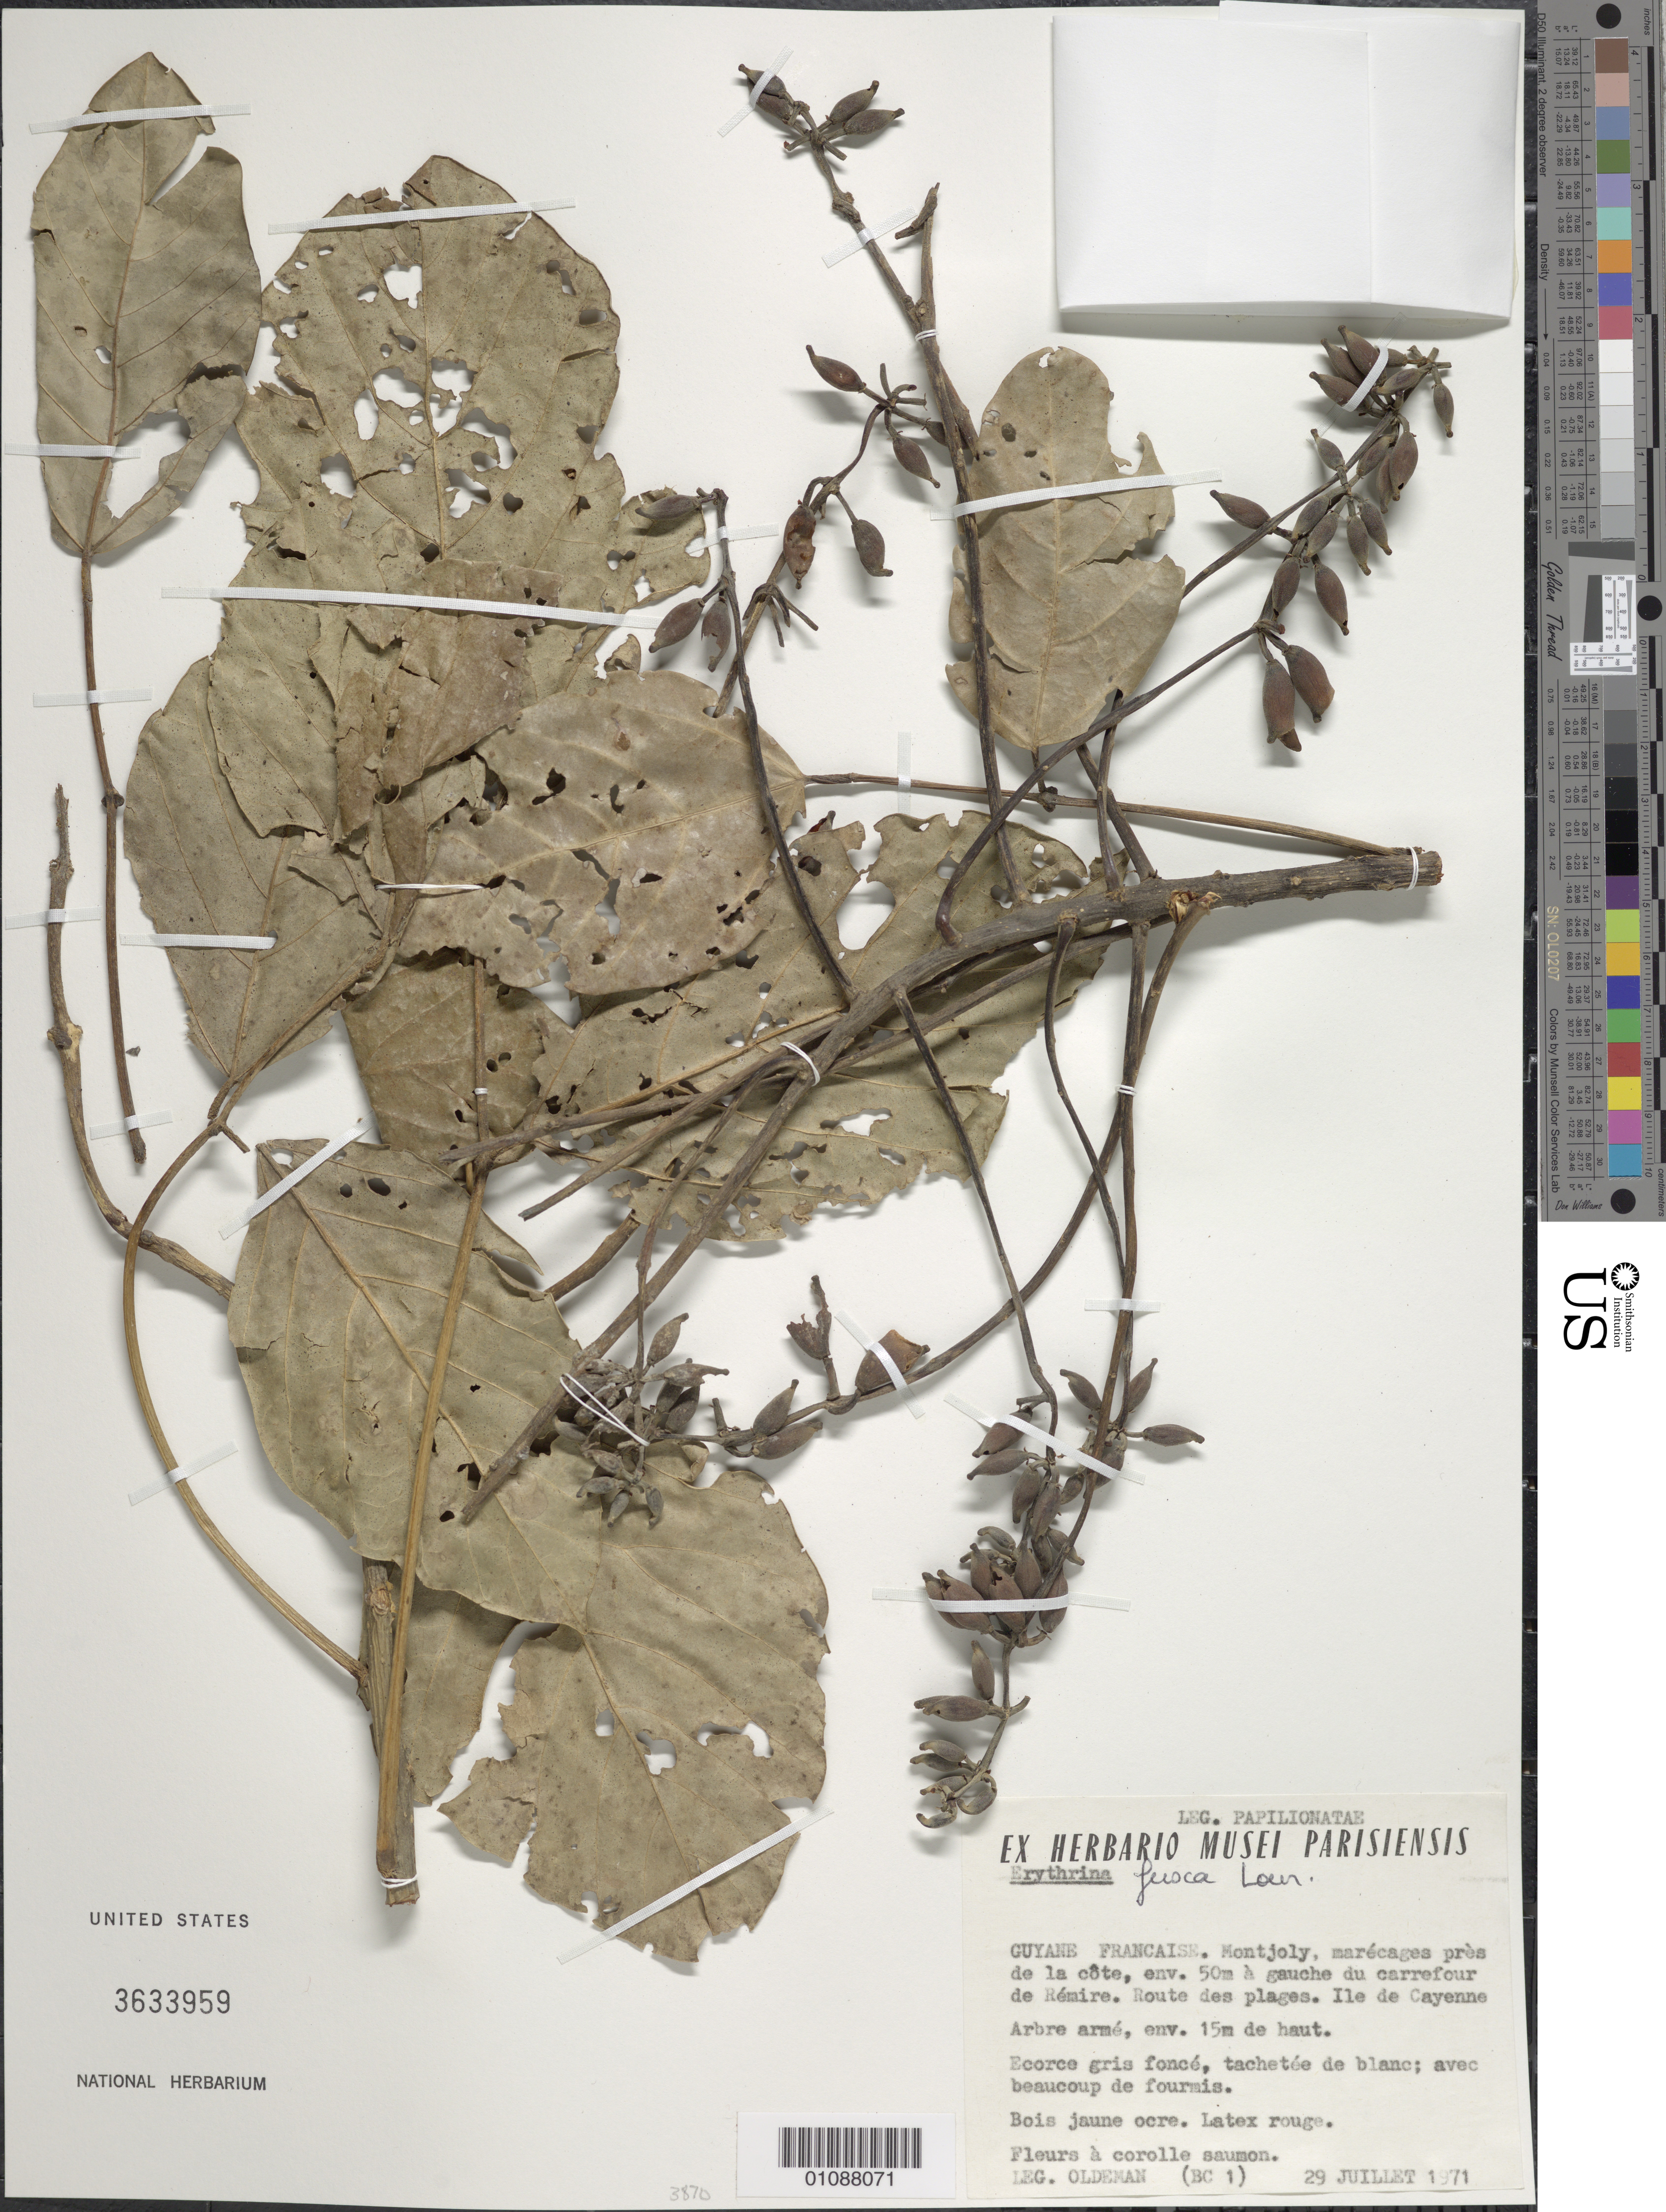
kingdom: Plantae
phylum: Tracheophyta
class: Magnoliopsida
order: Fabales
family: Fabaceae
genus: Erythrina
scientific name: Erythrina fusca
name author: Lour.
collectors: R. Oldeman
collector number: BC 1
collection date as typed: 29-Jul-71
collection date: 1971-07-29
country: French Guiana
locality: Monjoly, env 50m a gauche du carrefour de Rémire. Route des plages. Ile de Cayenne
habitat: Marecages pres de la cote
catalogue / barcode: US 3633959